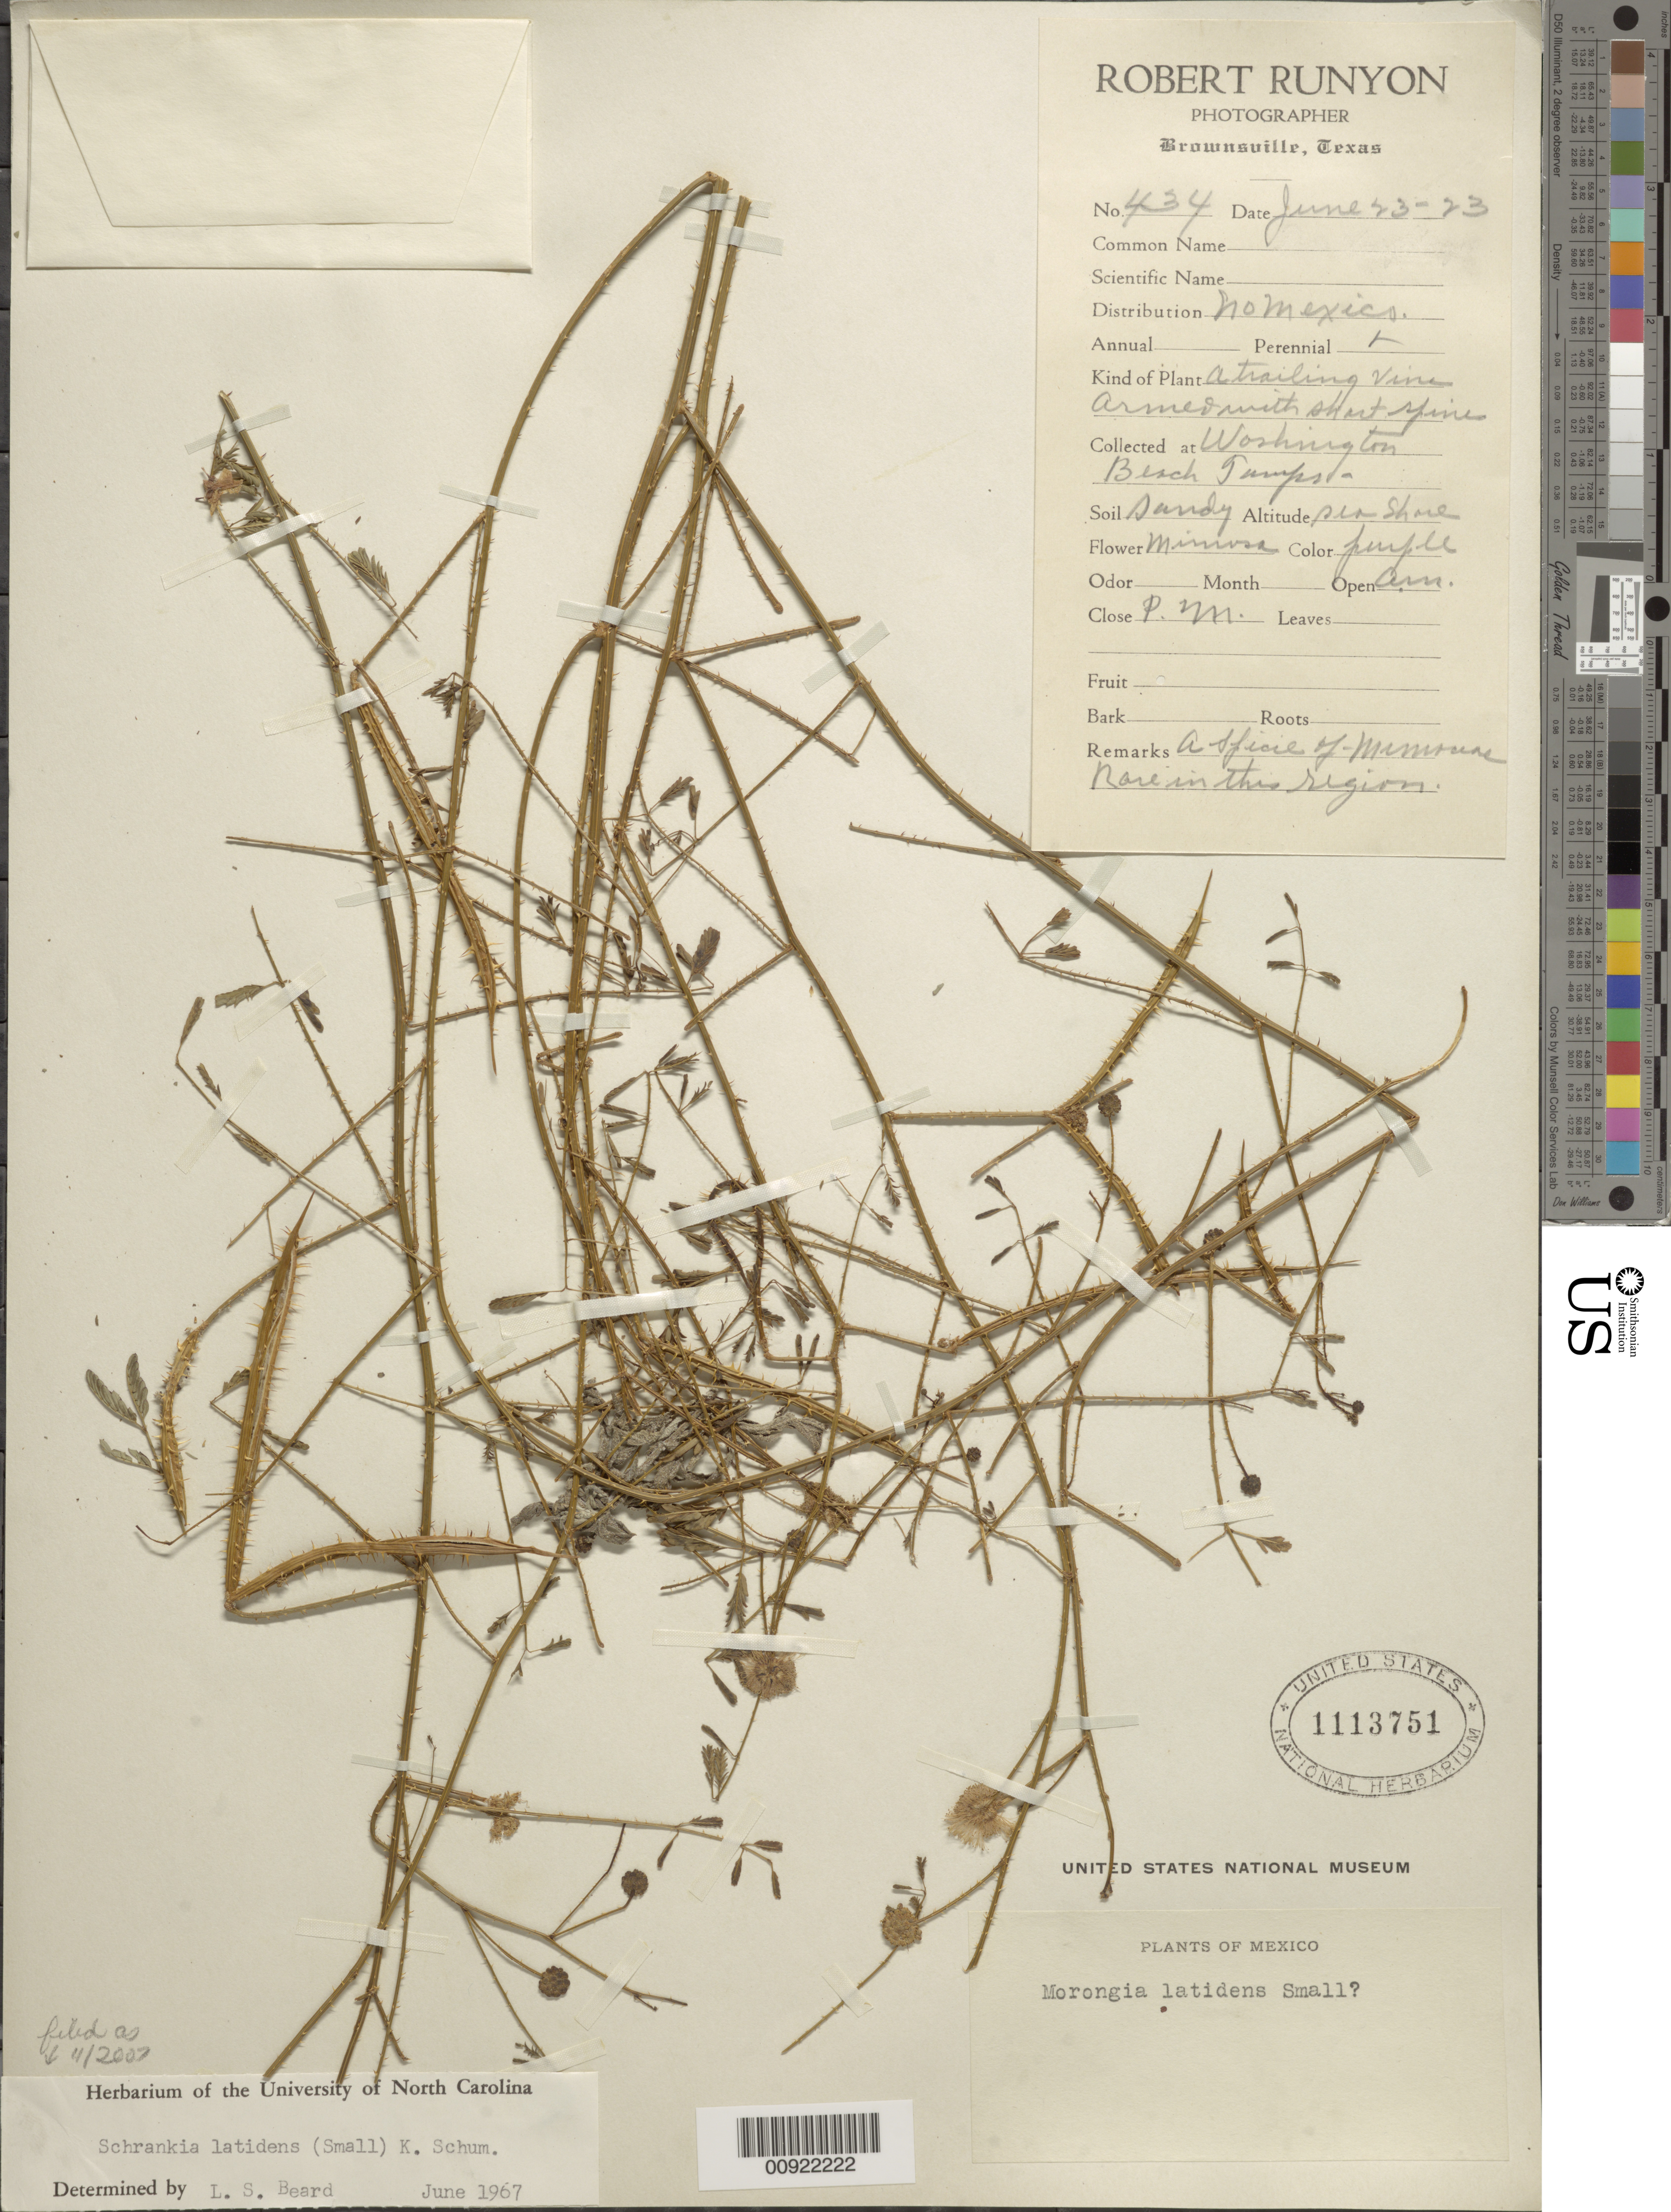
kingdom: Plantae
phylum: Tracheophyta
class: Magnoliopsida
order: Fabales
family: Fabaceae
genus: Mimosa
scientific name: Mimosa latidens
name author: (Small) B.L. Turner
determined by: Strong, M. T., (US), Smithsonian Institution - National Museum of Natural History (UNITED STATES)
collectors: R. Runyon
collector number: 434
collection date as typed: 23 Jun 1923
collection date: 1923-06-23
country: Mexico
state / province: Tamaulipas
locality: Washington Beach, Tamps.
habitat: Sandy sea shore.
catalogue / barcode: US 1113751